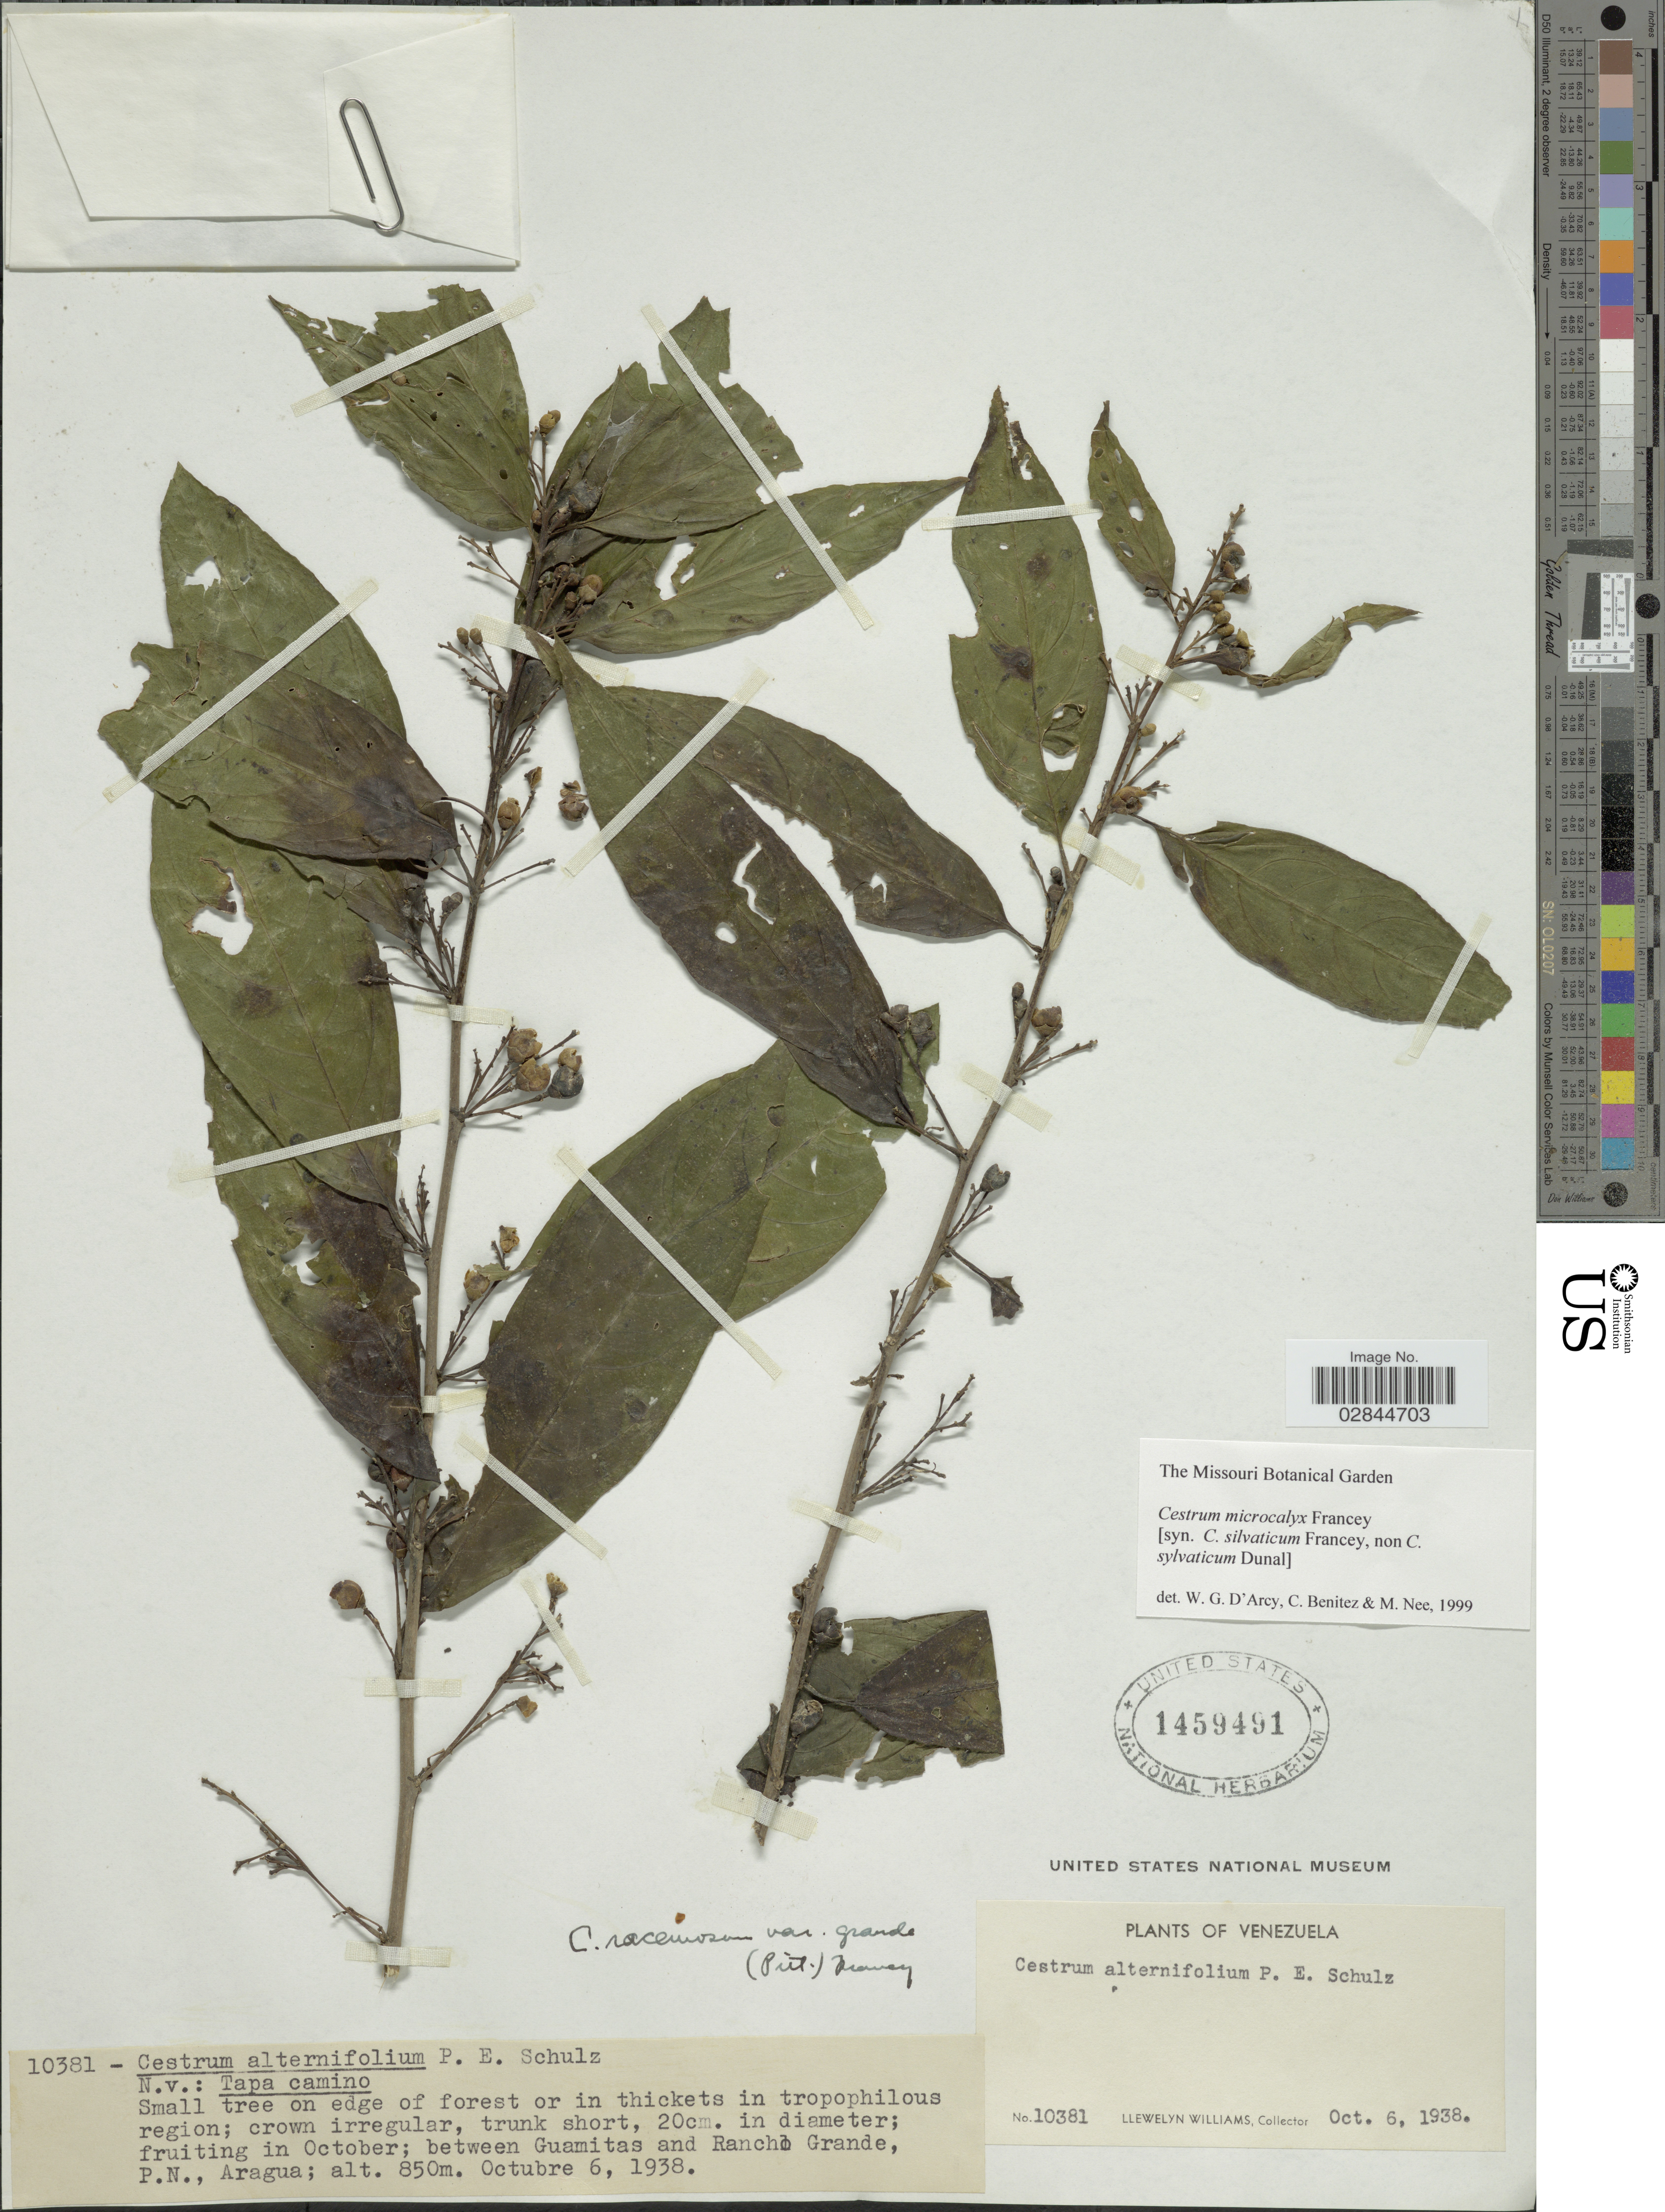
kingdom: Plantae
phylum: Tracheophyta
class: Magnoliopsida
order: Solanales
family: Solanaceae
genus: Cestrum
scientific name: Cestrum microcalyx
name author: Francey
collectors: Ll. Williams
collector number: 10381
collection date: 1938-10-06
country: Venezuela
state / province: Aragua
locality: Between Guamitas and Rancho Grande, P. N.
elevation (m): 850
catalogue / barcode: US 1459491